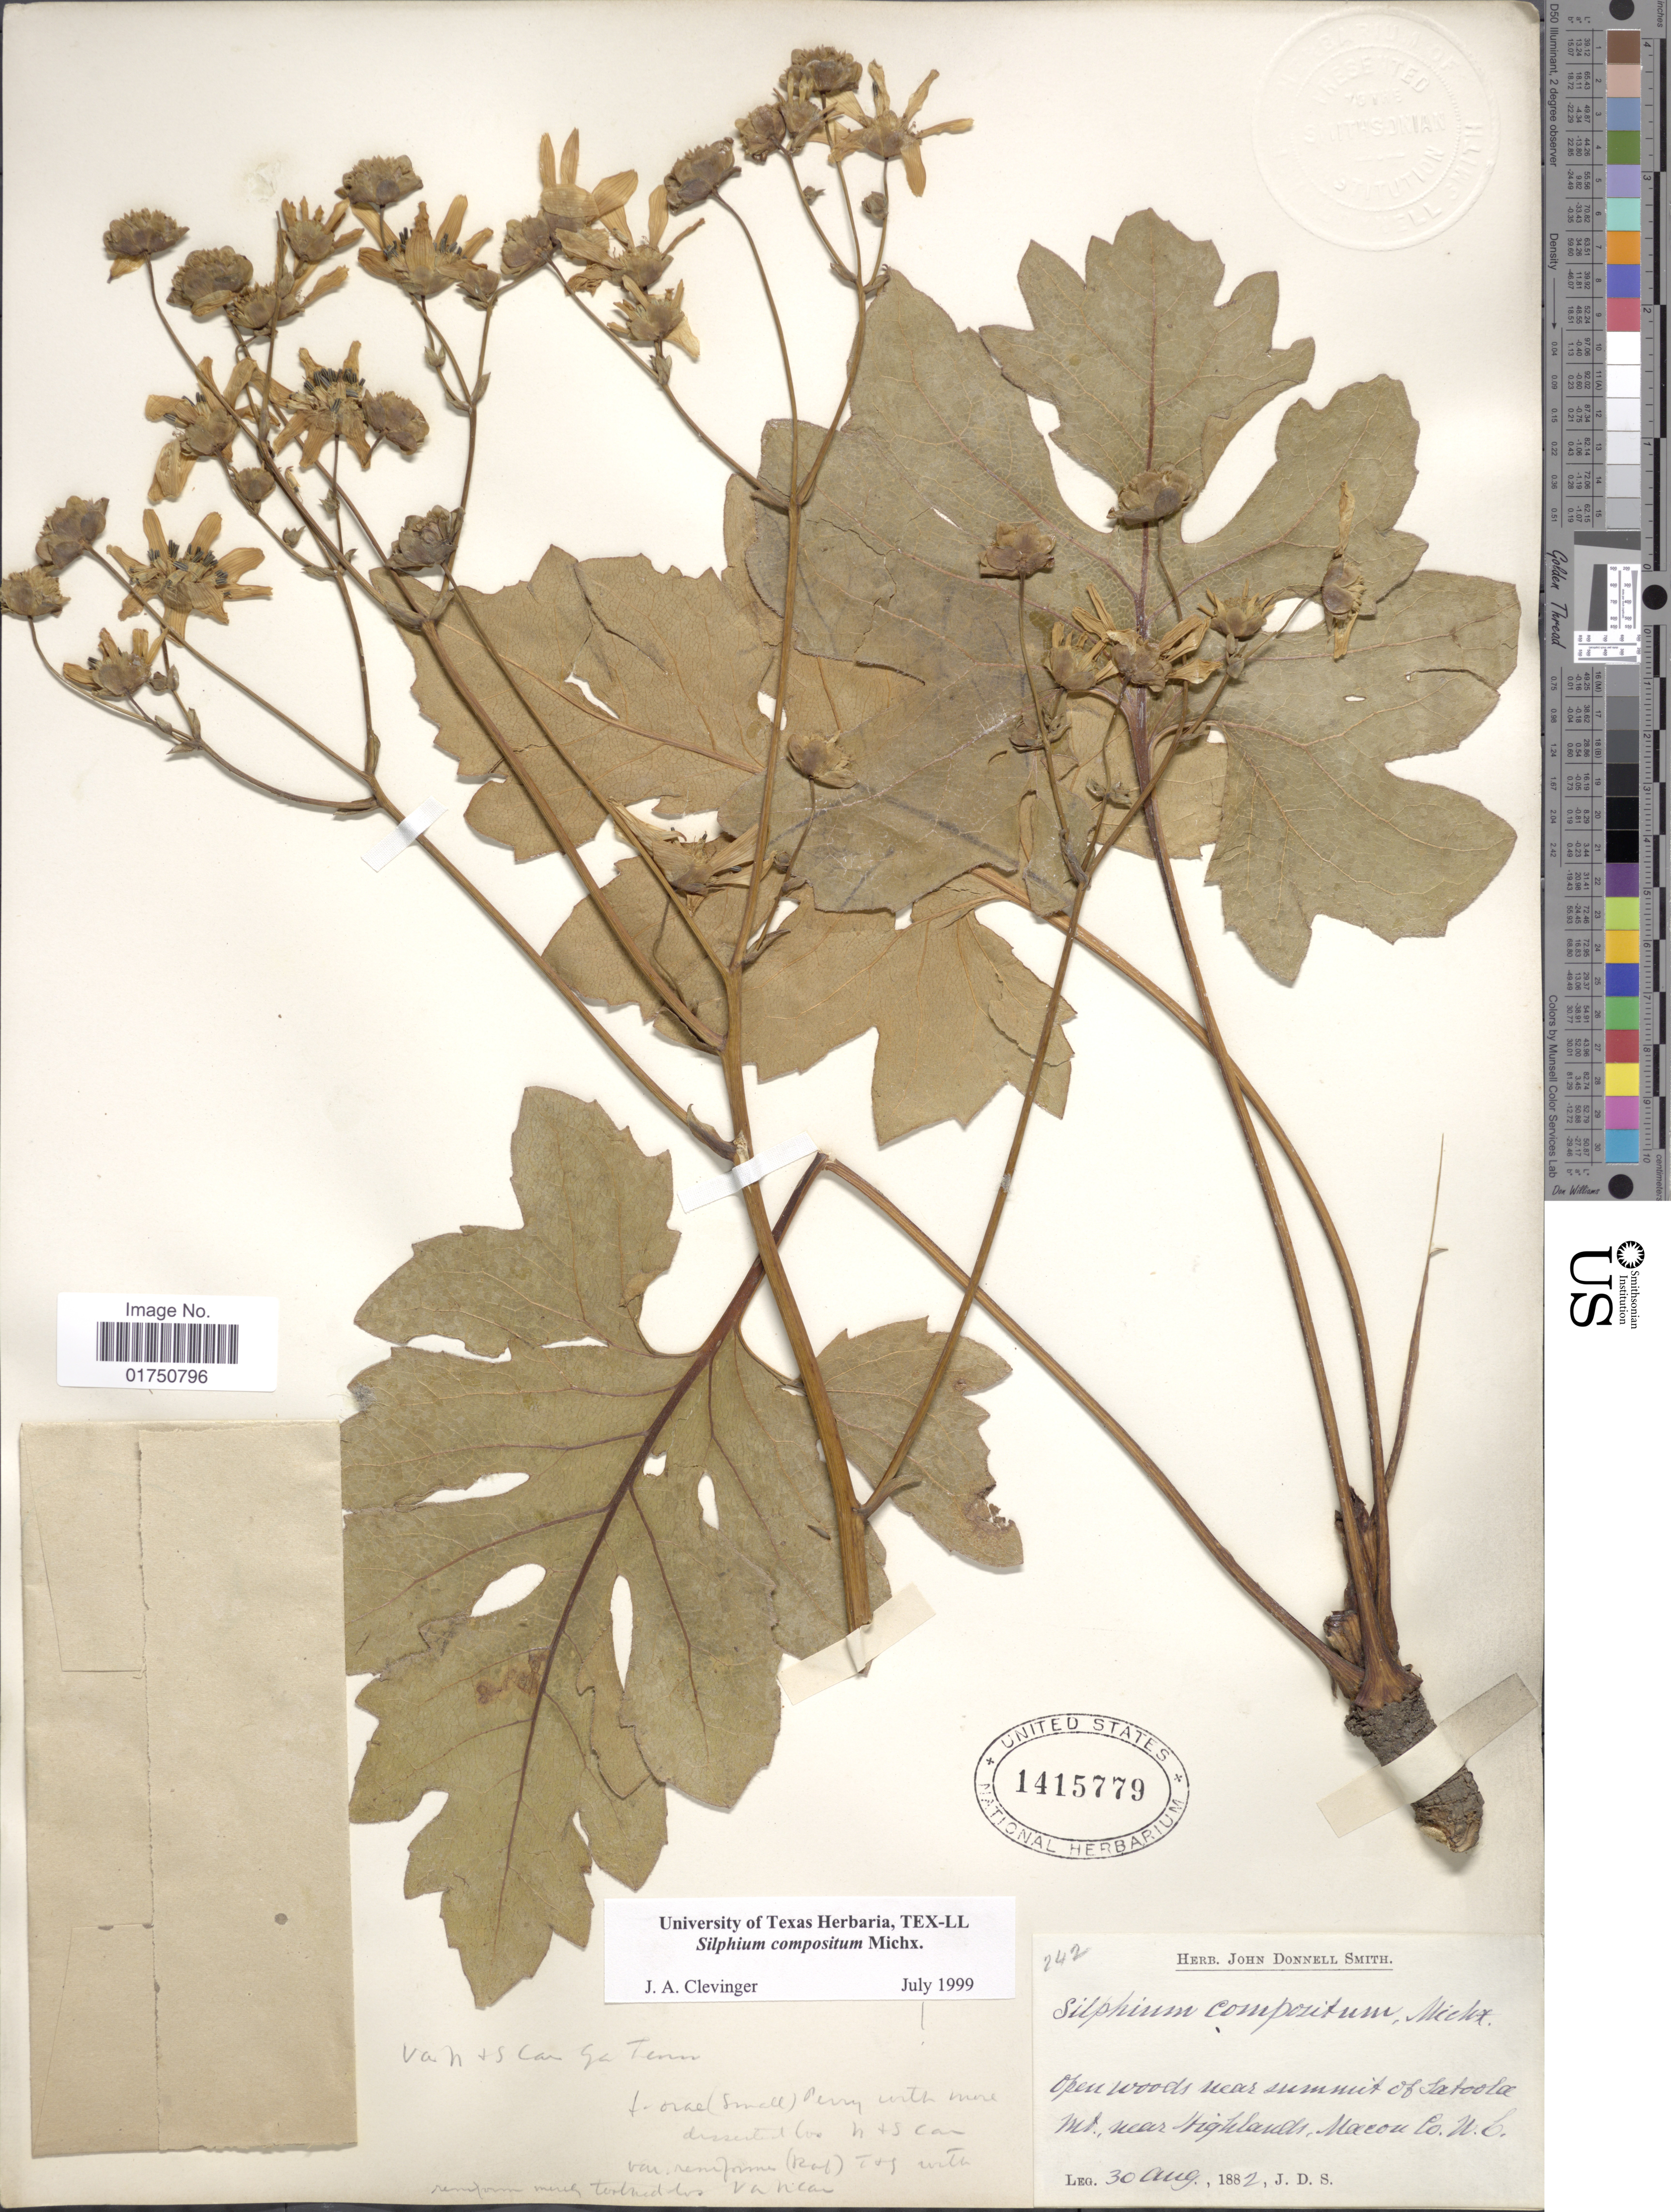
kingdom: Plantae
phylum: Tracheophyta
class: Magnoliopsida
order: Asterales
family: Asteraceae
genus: Silphium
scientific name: Silphium compositum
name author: Michx.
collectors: J. Donnell Smith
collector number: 242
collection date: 1882-08-30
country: United States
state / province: North Carolina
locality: Open woods near summit of Satoola Mt., near Highlands, Macon Co. N.C.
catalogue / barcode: US 1415779